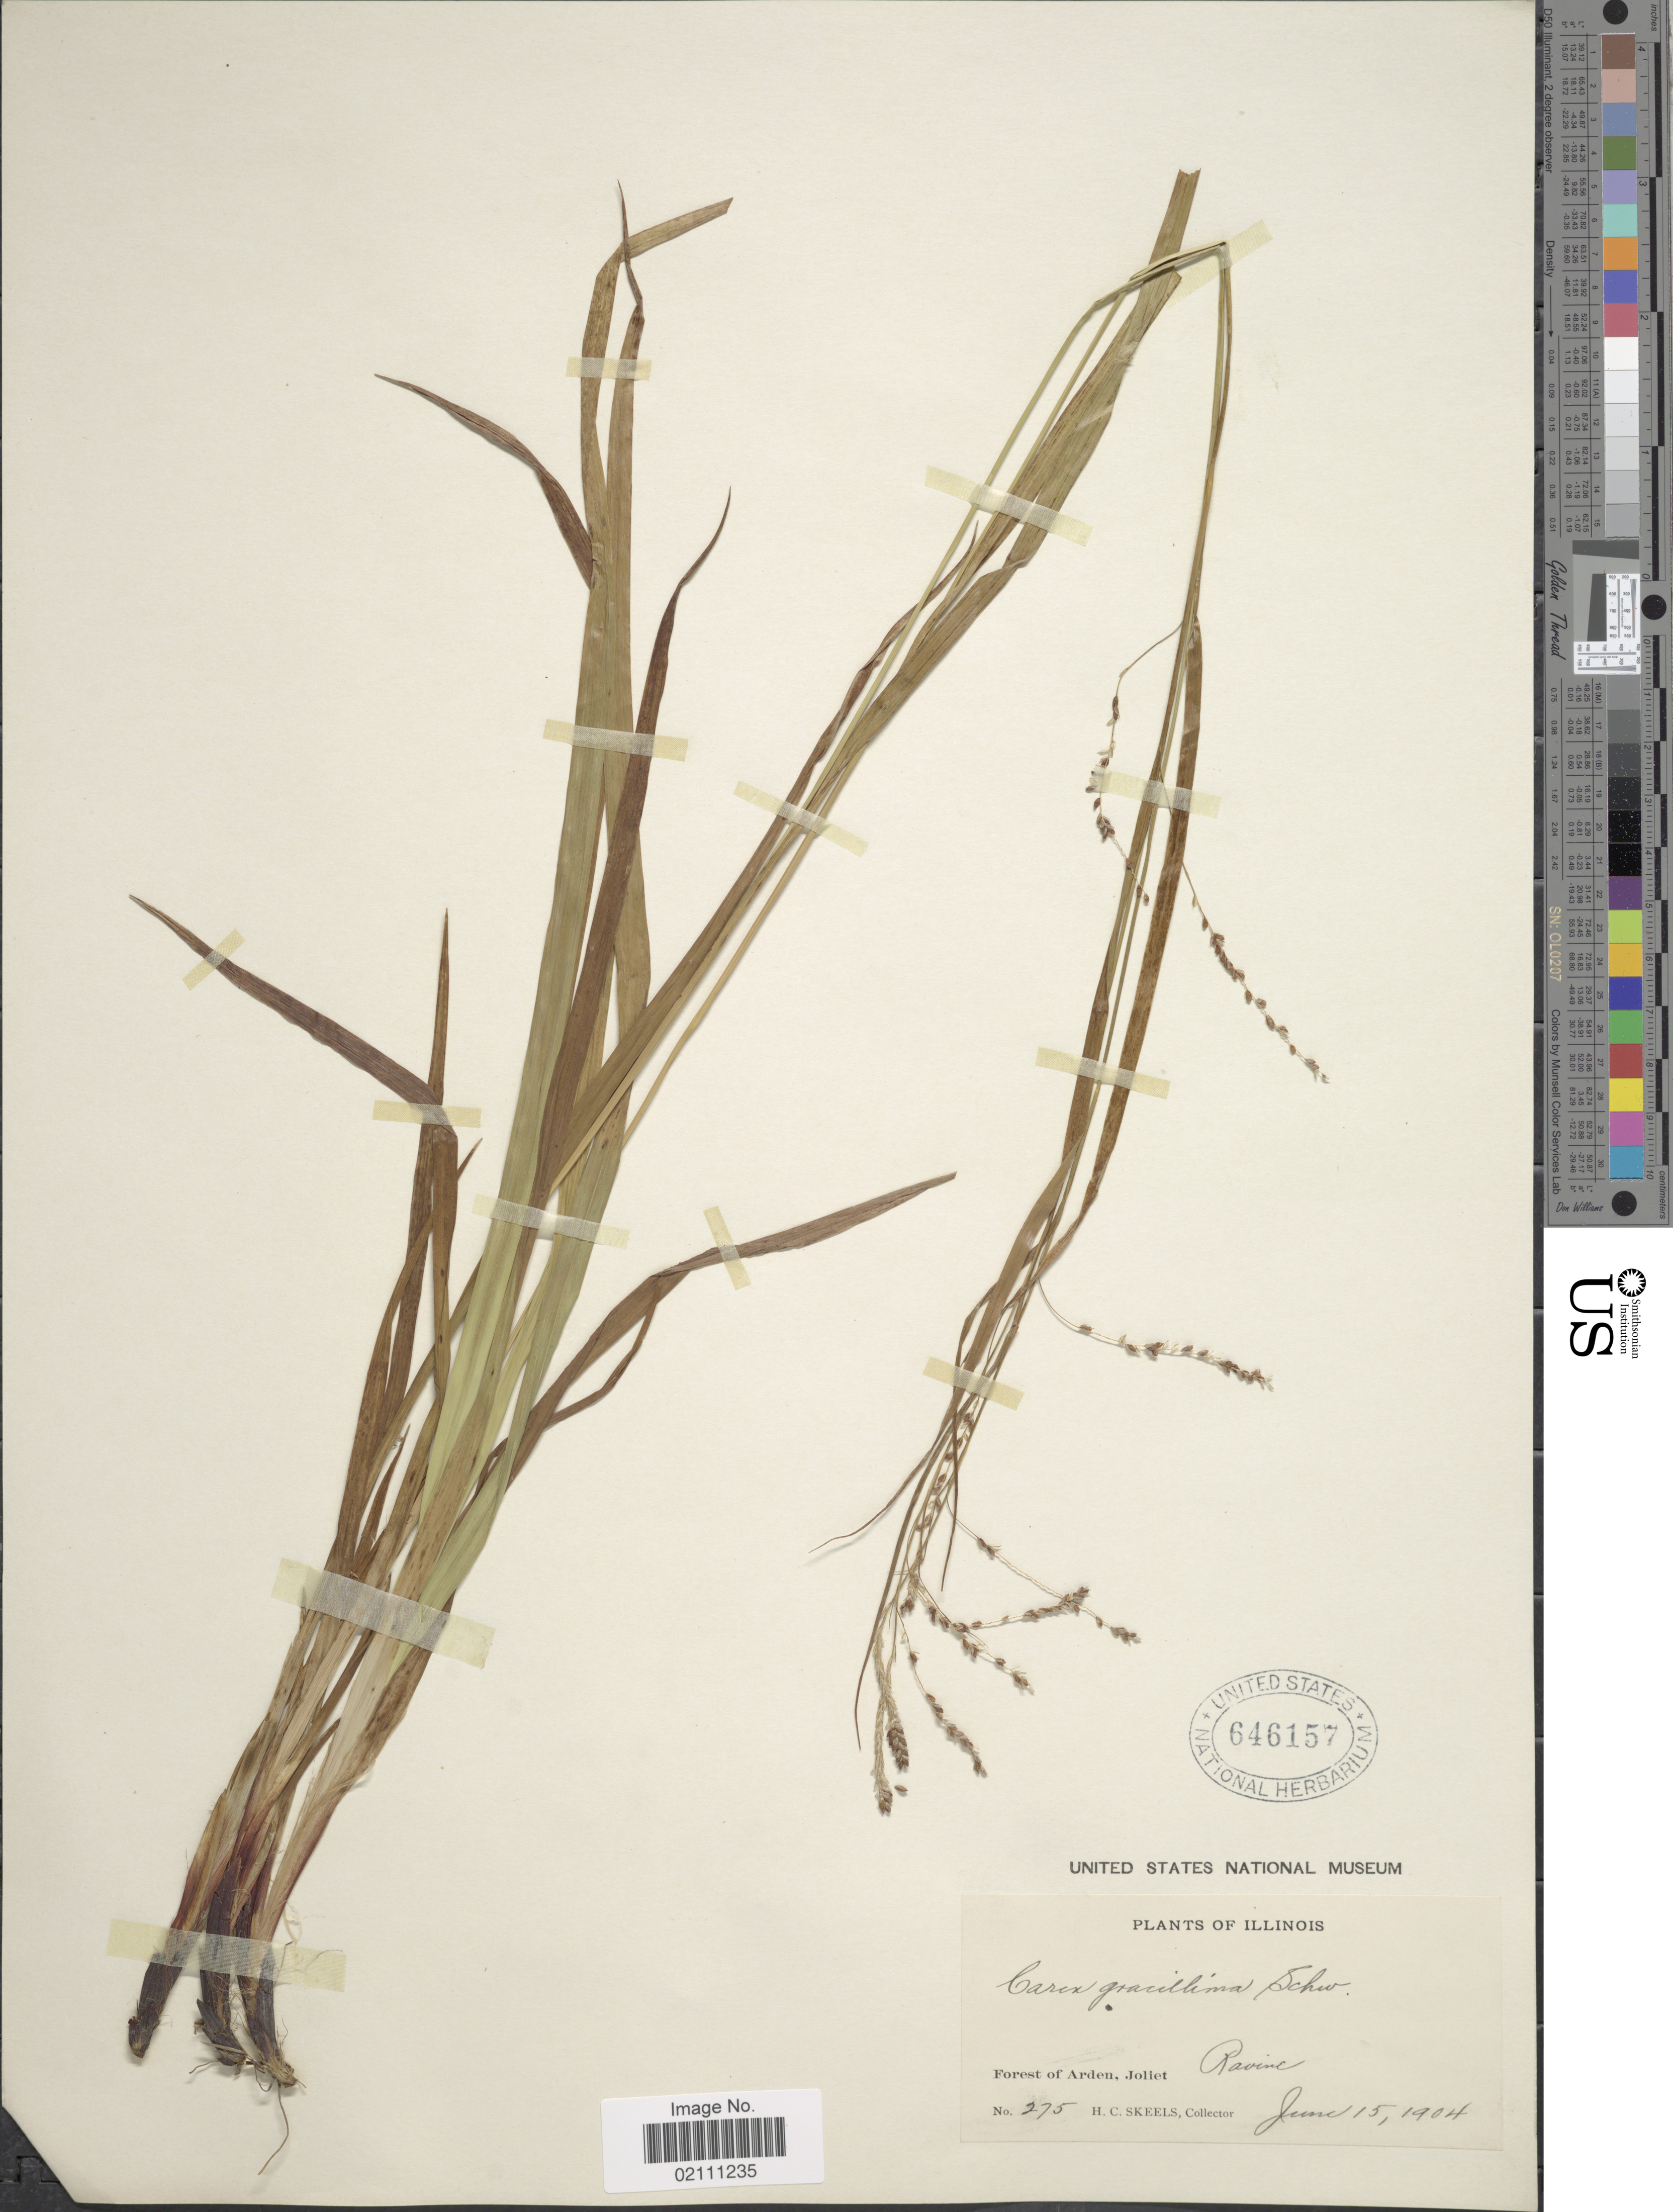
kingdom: Plantae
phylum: Tracheophyta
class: Liliopsida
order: Poales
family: Cyperaceae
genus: Carex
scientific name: Carex gracillima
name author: Schwein.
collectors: H. Skeels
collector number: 275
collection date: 1904-06-15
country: United States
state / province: Illinois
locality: Forest of Arden, Joliet, Ravine.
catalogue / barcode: US 646157